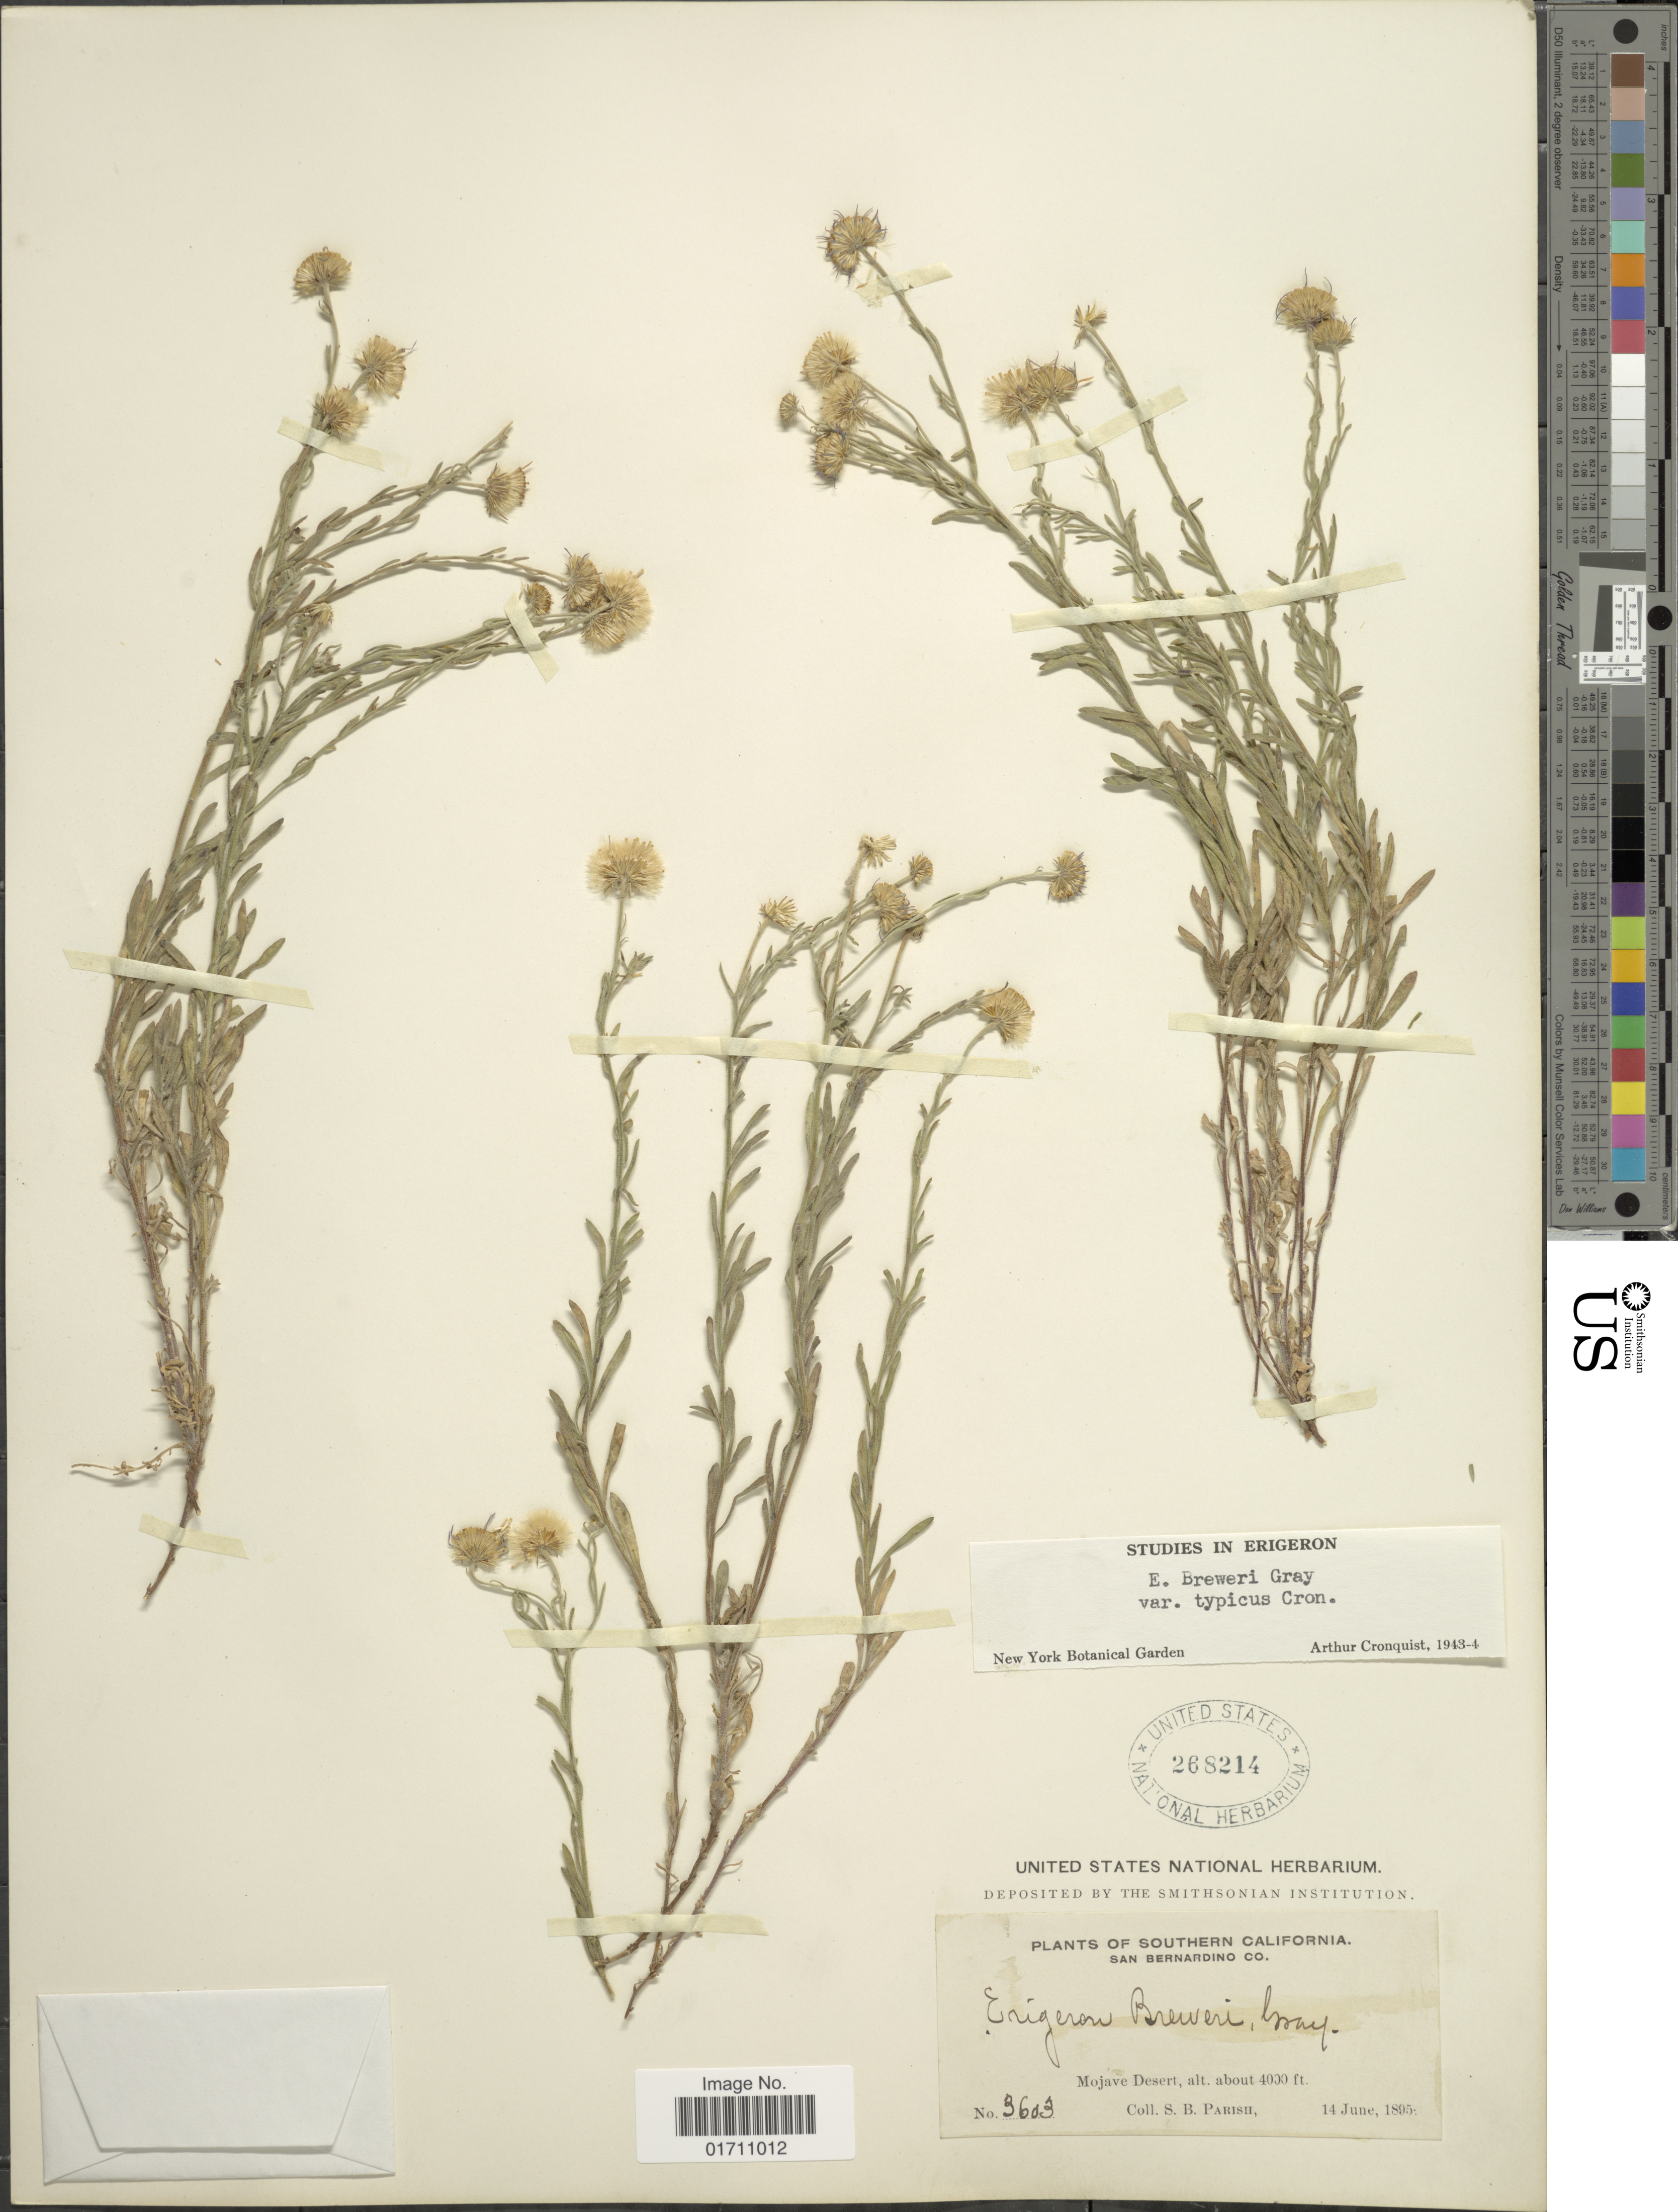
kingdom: Plantae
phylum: Tracheophyta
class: Magnoliopsida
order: Asterales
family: Asteraceae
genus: Erigeron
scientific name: Erigeron breweri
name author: A. Gray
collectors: S. B. Parish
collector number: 3603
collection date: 1895-06-14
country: United States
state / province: California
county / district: San Bernardino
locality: Southern California, San Bernardino Co, Mojave Desert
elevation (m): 1219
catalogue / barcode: US 268214